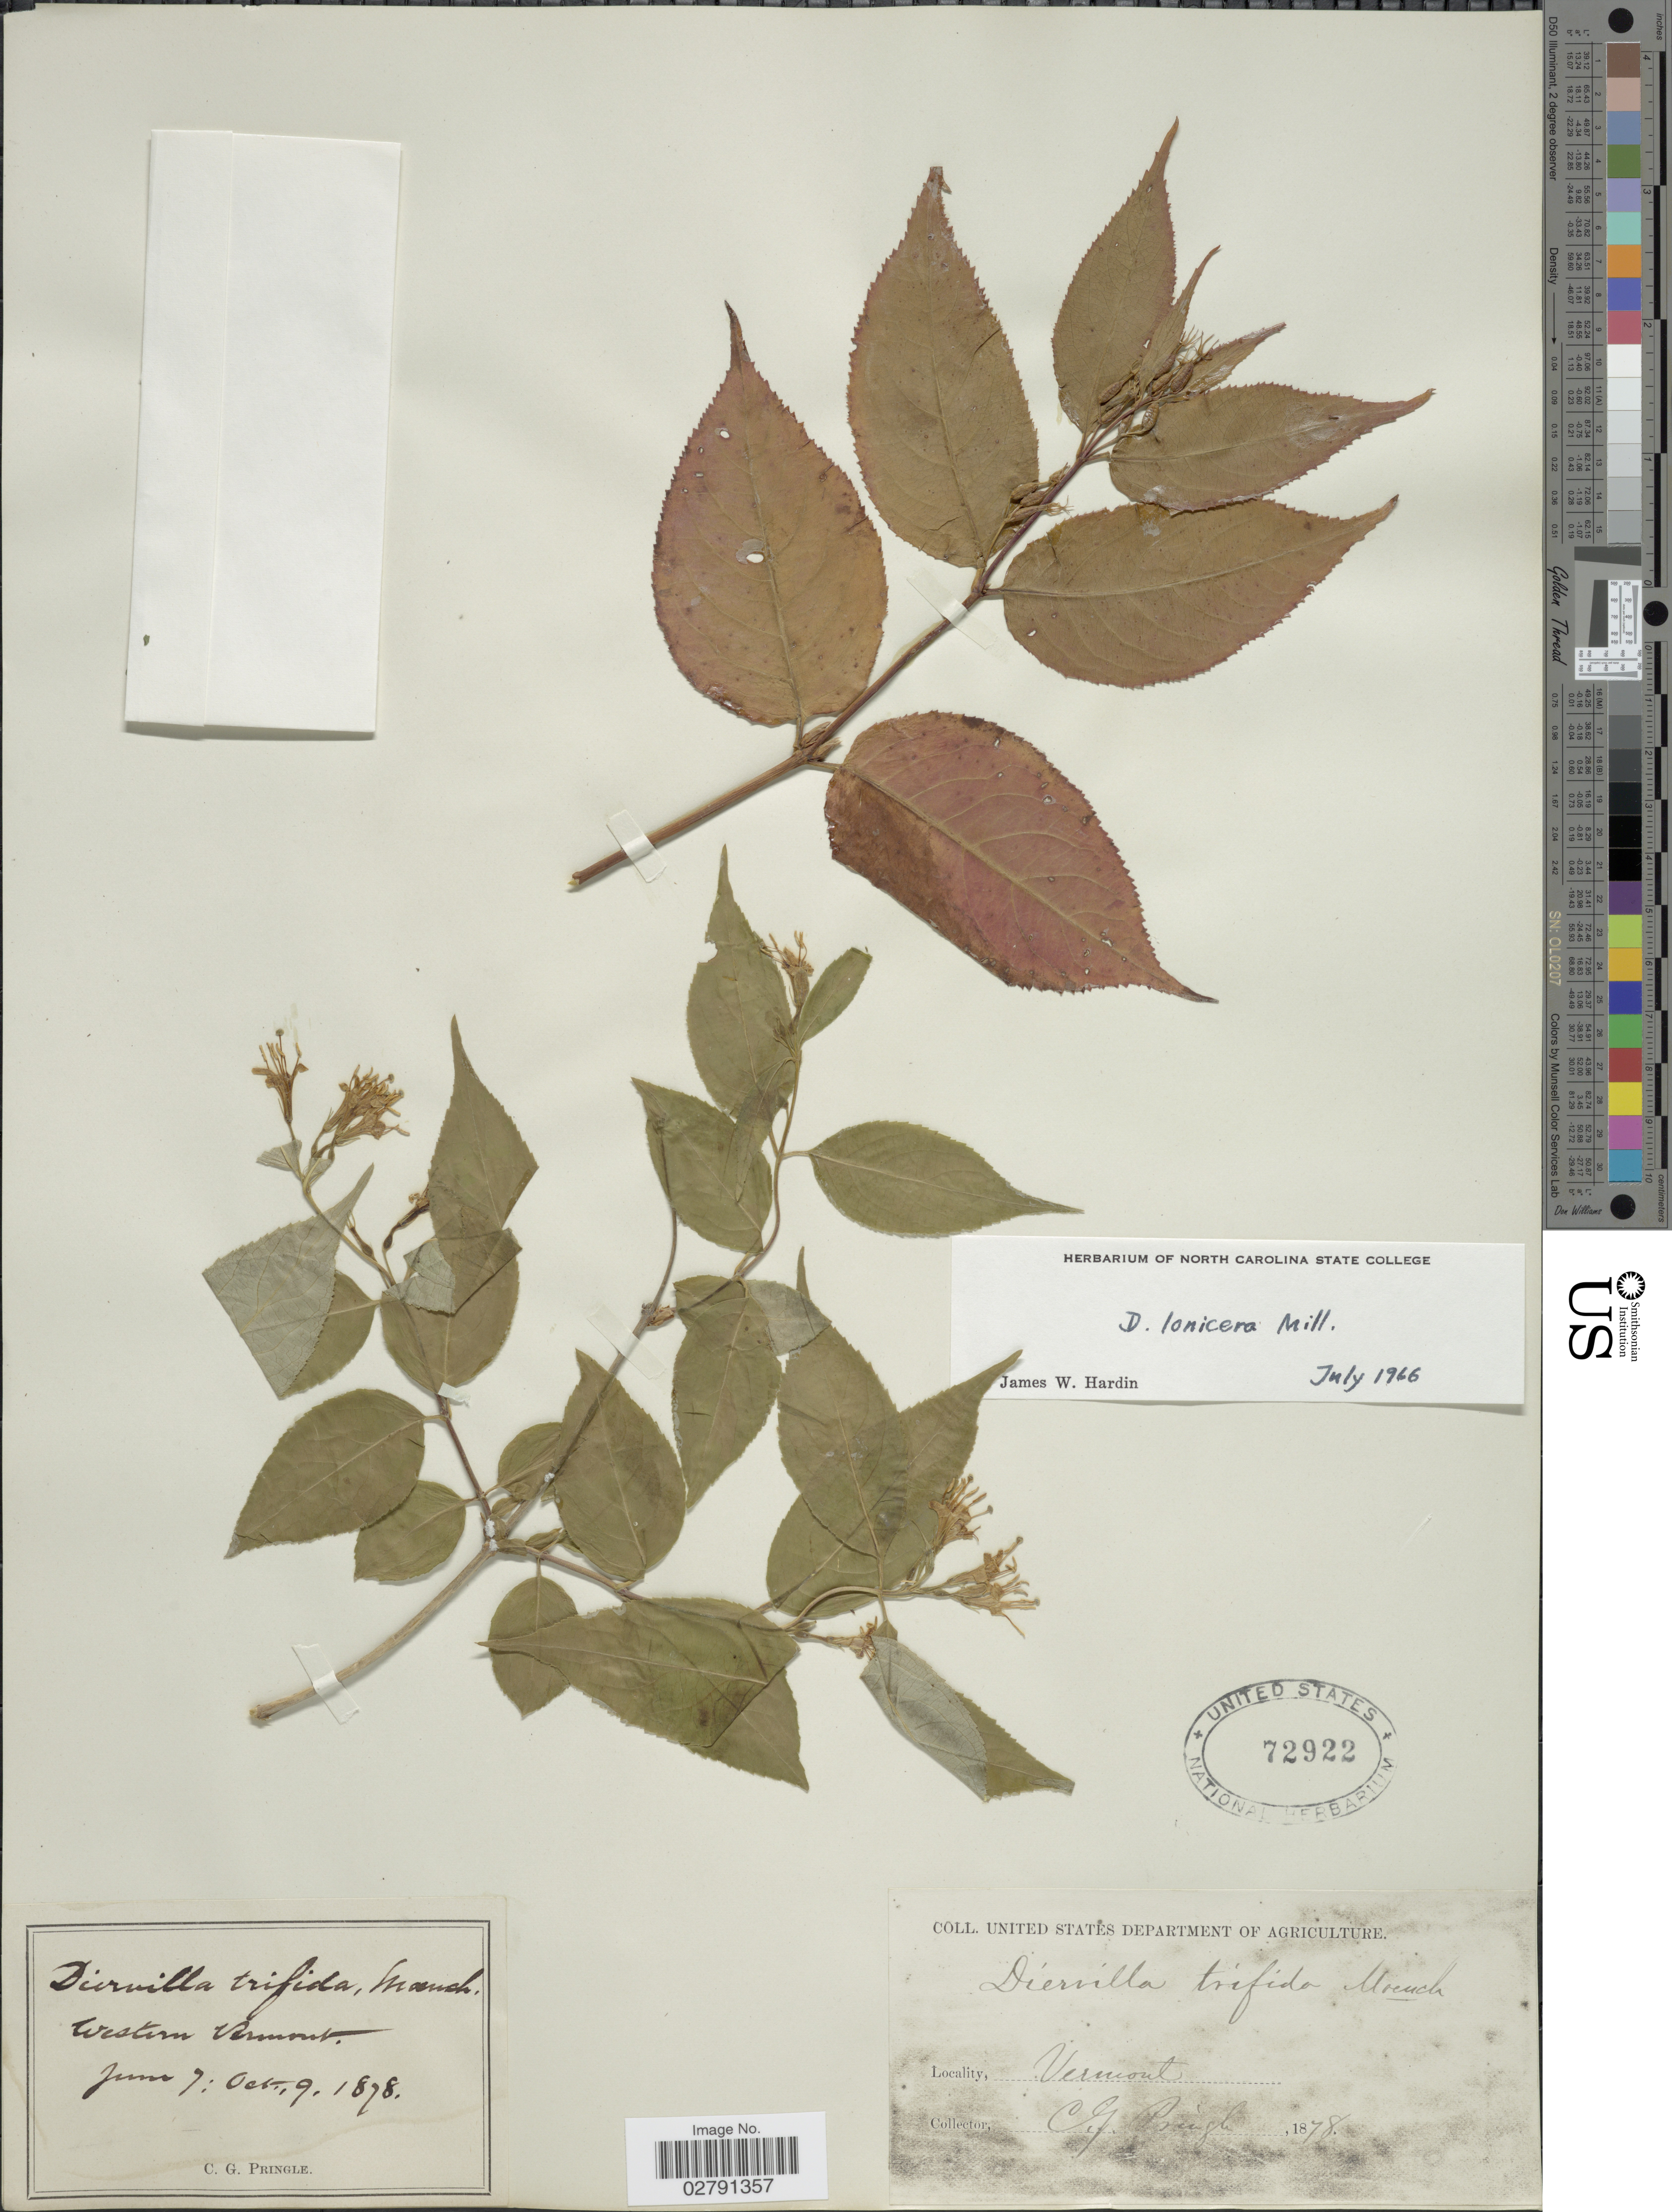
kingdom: Plantae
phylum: Tracheophyta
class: Magnoliopsida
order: Dipsacales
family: Caprifoliaceae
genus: Diervilla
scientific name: Diervilla lonicera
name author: Mill.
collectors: C. G. Pringle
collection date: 1878-06-07/1878-10-09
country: United States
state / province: Vermont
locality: Western Vermont.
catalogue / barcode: US 72922